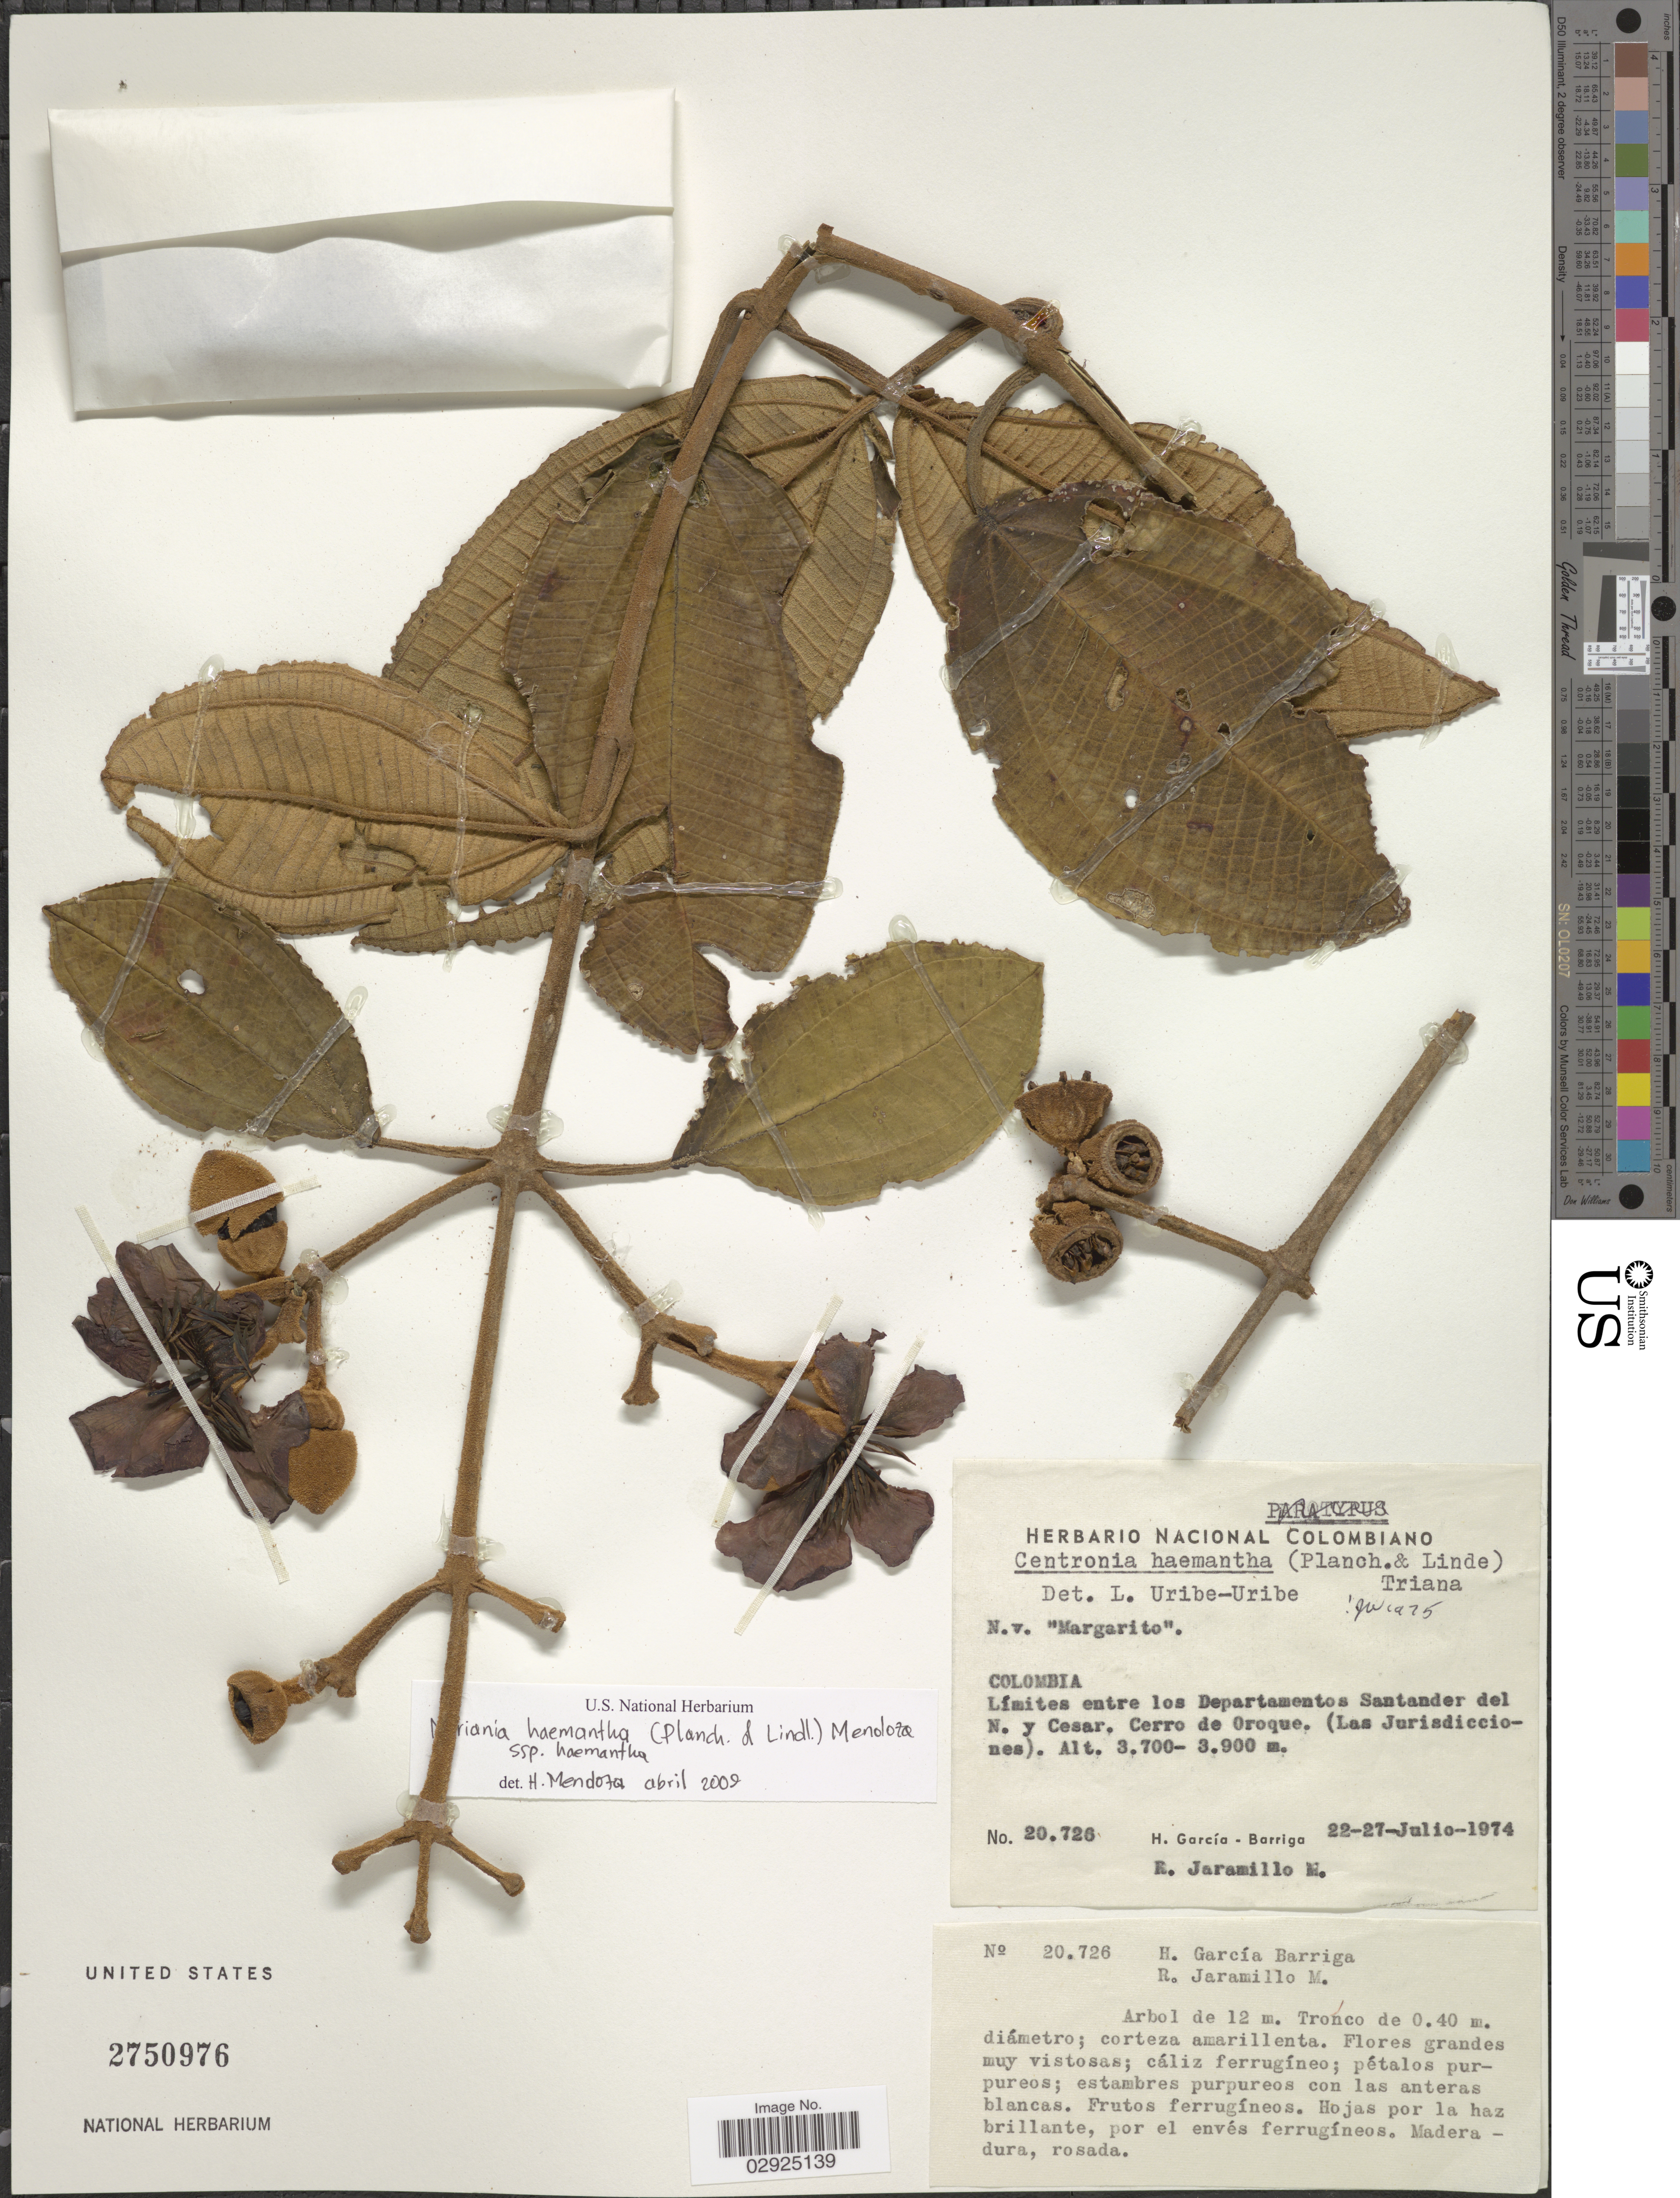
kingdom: Plantae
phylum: Tracheophyta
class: Magnoliopsida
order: Myrtales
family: Melastomataceae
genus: Meriania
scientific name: Meriania haemantha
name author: (Planch. & Lindl.) Humberto Mend. & Fern. Alonso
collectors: H. García Barriga & R. Jaramillo M.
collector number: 20726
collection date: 1974-07-22/1974-07-27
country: Colombia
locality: Límites entre los Departamento Santander del N. y Cesar. Cerro de Oroque. (Las Jurisdicciones).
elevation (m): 3700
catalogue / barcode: US 2750976